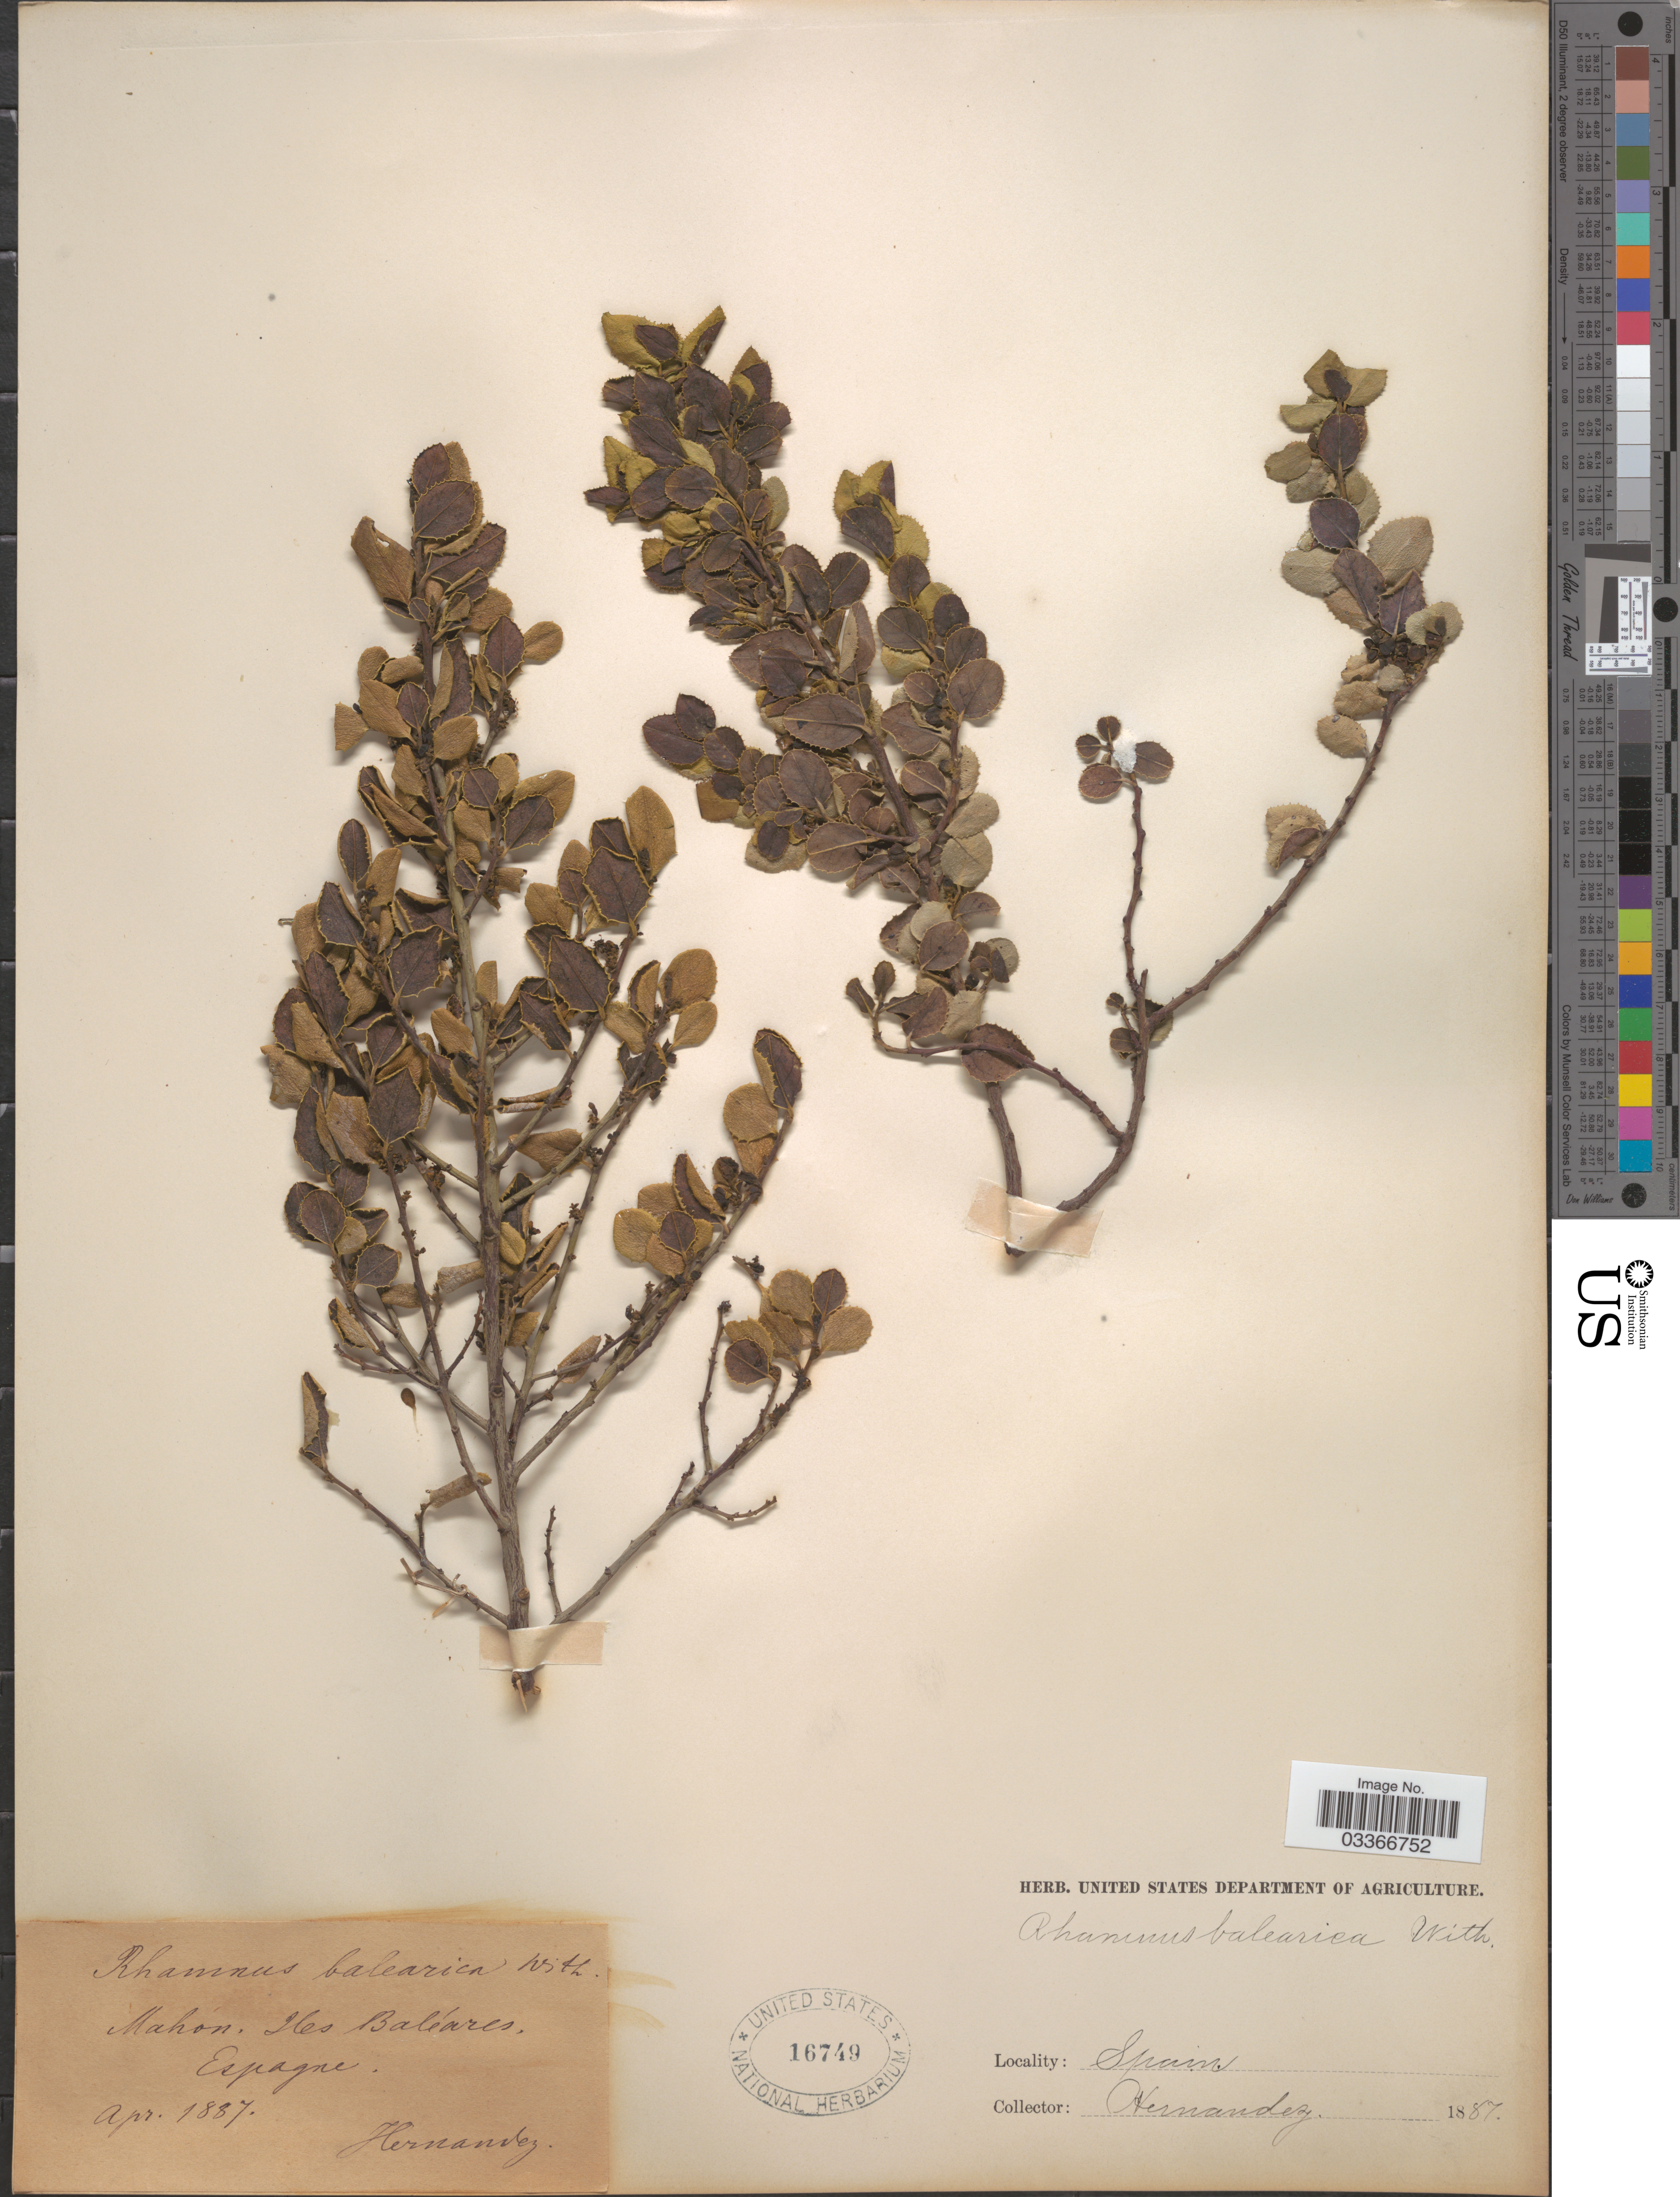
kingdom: Plantae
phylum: Tracheophyta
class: Magnoliopsida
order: Rosales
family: Rhamnaceae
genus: Rhamnus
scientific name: Rhamnus balearica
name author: (DC.) Willk.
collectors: -- Hernandez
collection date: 1887-04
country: Spain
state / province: Islas Baleares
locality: Mahón, Iles Baléares. Espagne.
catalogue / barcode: US 16749